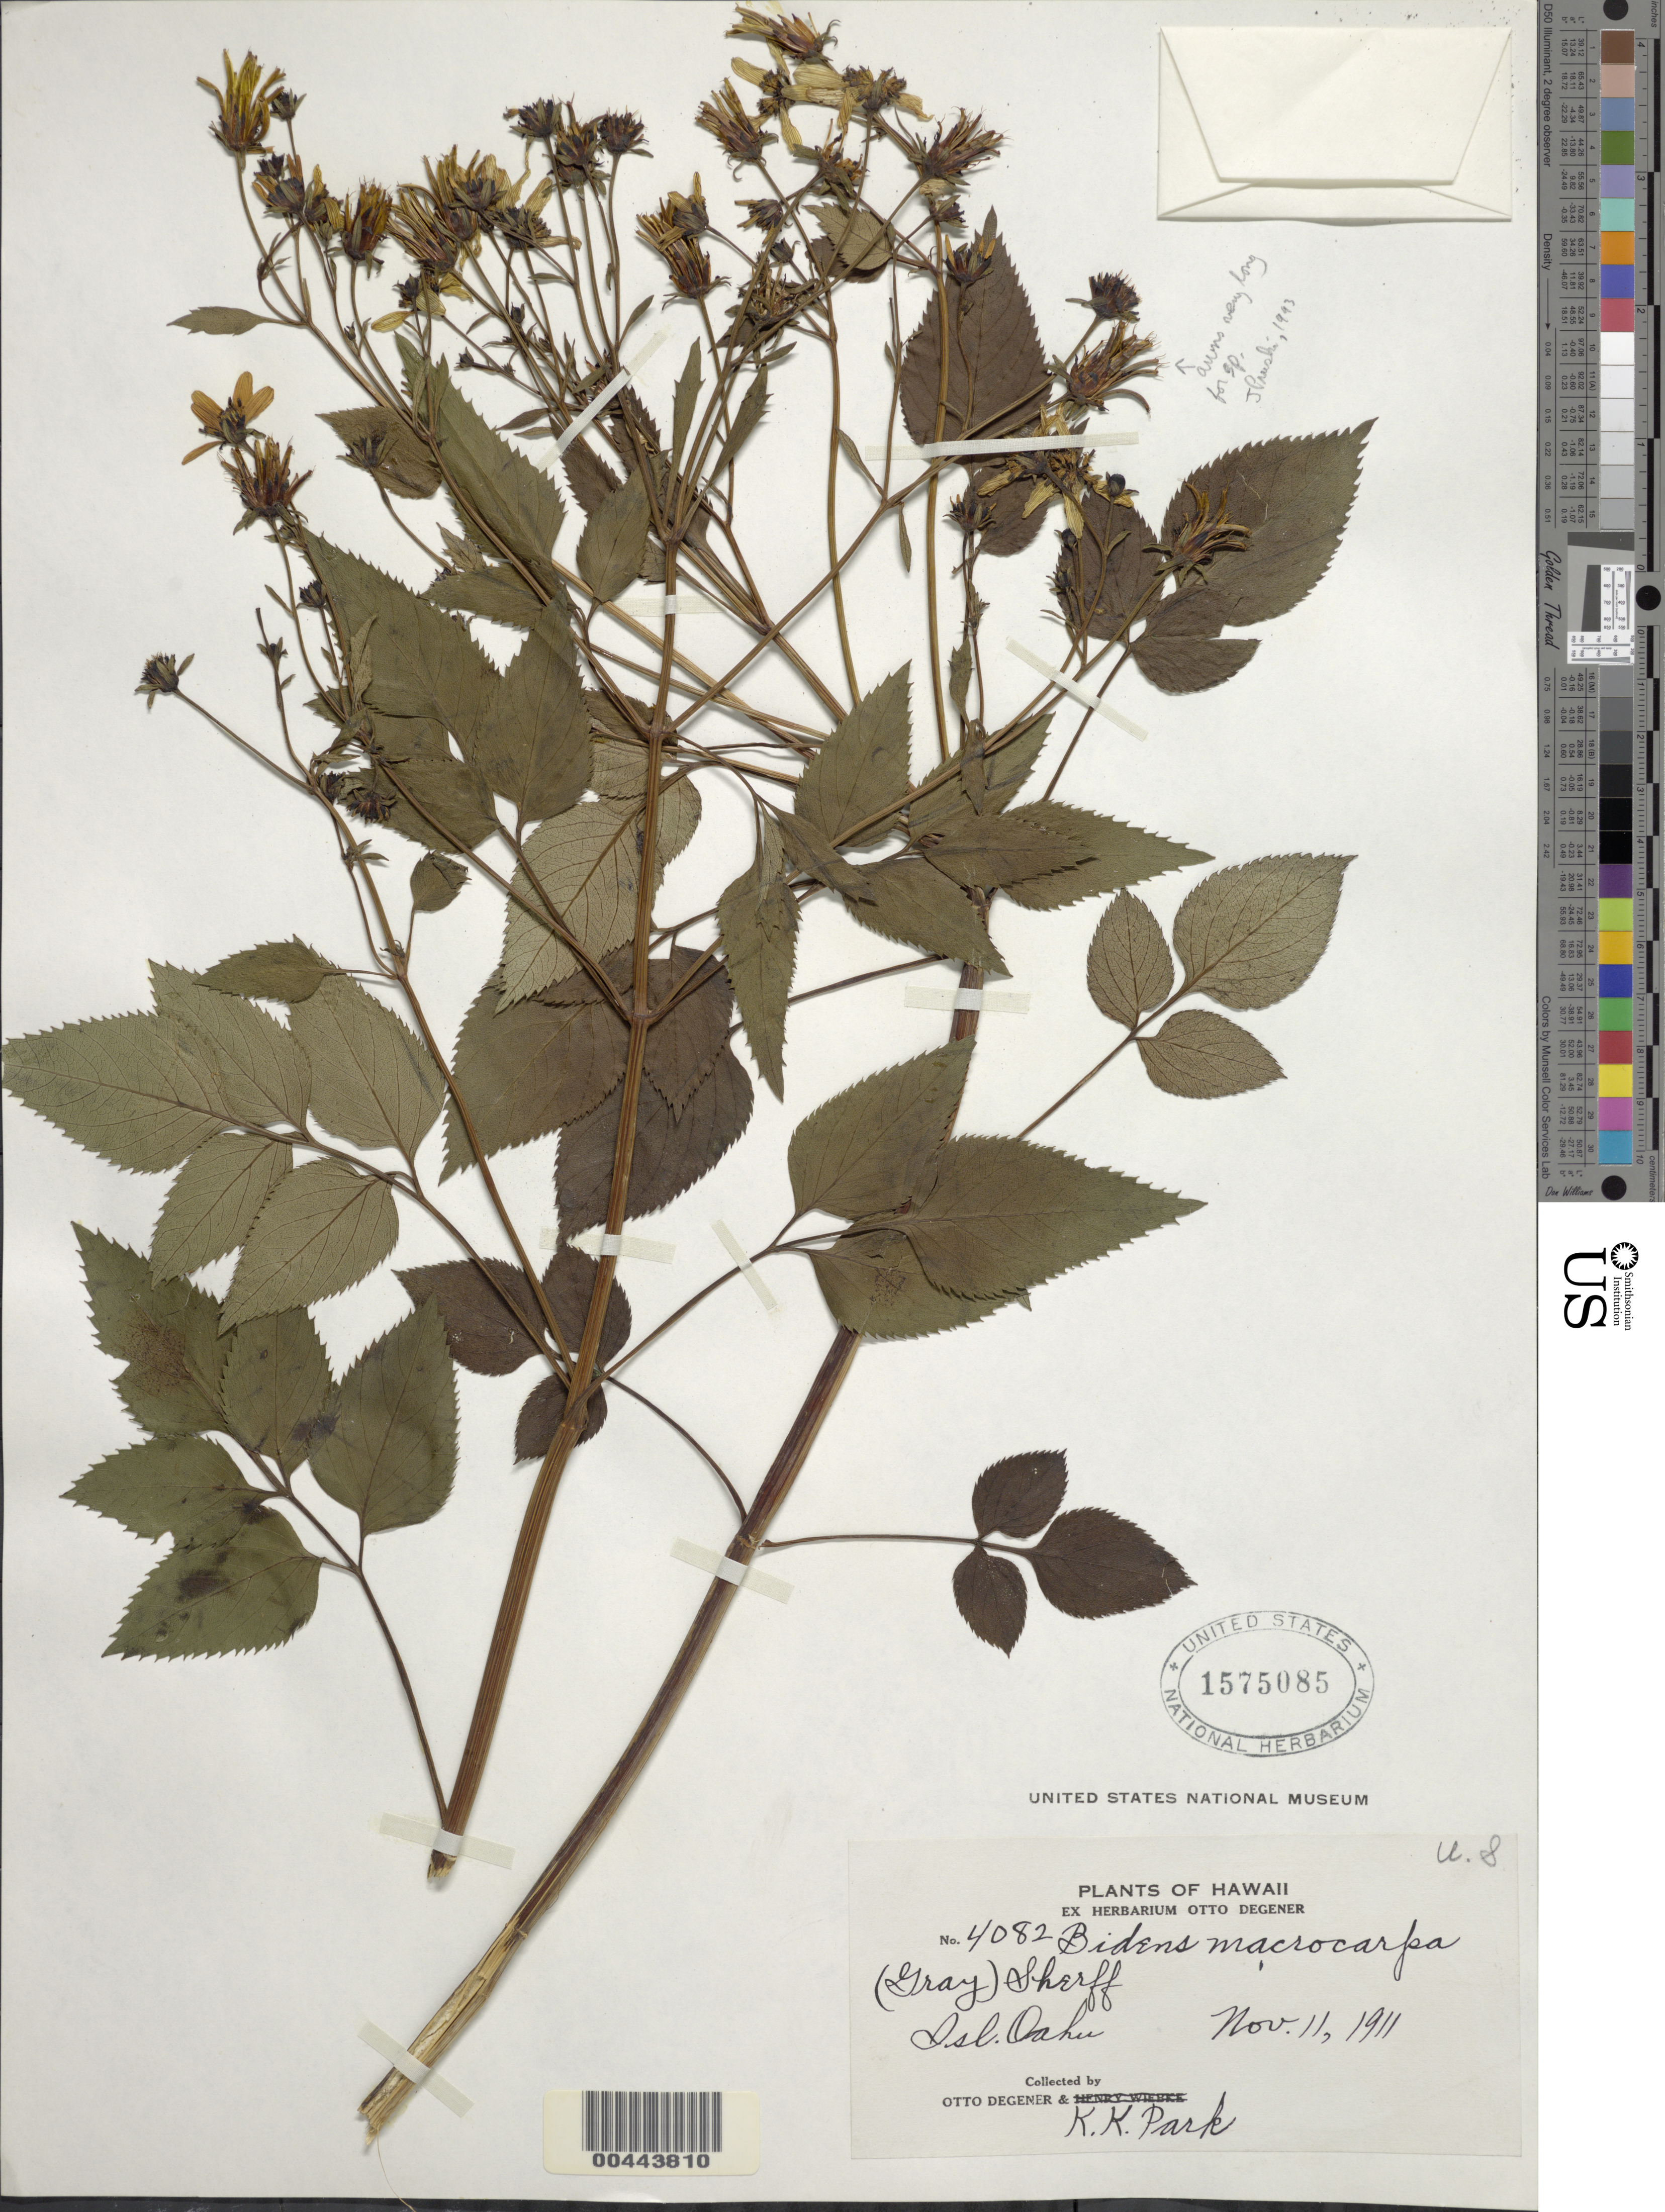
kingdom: Plantae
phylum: Tracheophyta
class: Magnoliopsida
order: Asterales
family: Asteraceae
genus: Bidens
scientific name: Bidens macrocarpa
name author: (A. Gray) Sherff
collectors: K. Park & O. Degener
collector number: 4082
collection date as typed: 11 Nov 1911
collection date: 1911-11-11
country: United States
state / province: Hawaii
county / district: Honolulu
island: Oahu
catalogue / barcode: US 1575085